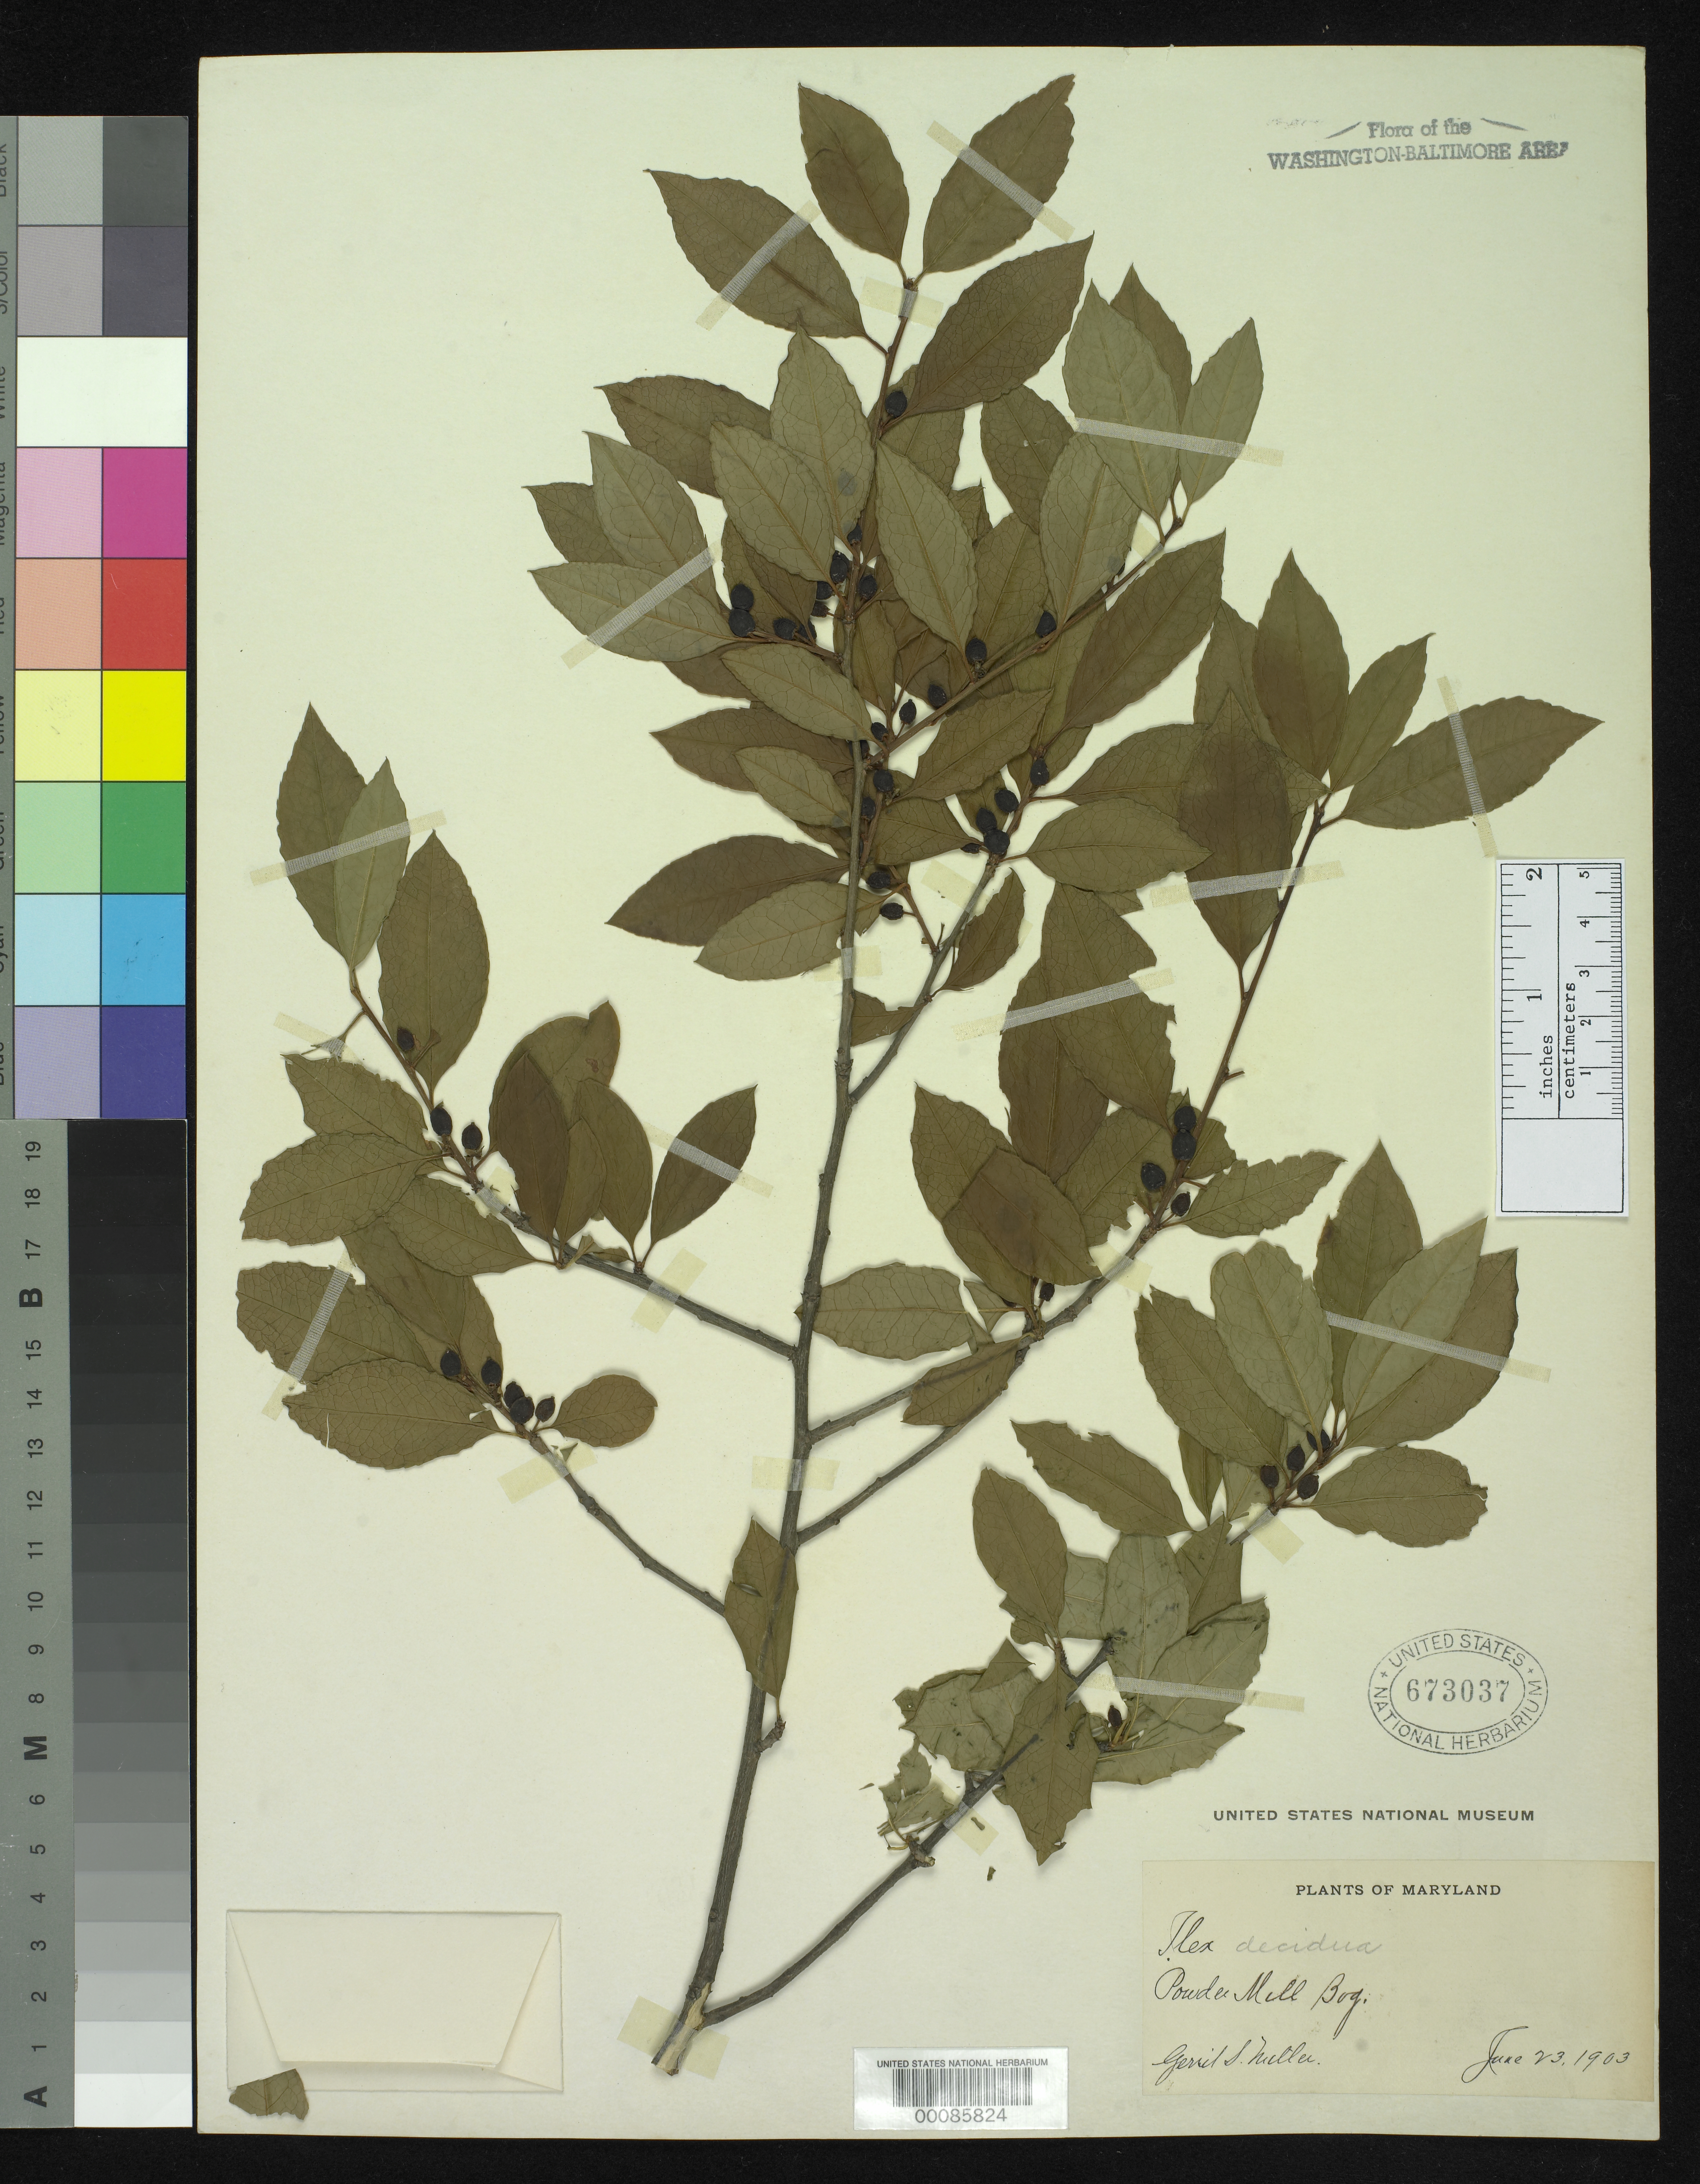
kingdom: Plantae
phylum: Tracheophyta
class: Magnoliopsida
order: Aquifoliales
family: Aquifoliaceae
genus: Ilex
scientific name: Ilex decidua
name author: Walter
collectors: E. H. Walker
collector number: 1095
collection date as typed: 16 Jul 1930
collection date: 1930-07-16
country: United States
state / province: Maryland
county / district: Prince George's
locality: North of Kenilworth, D.C.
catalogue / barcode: US 1888004